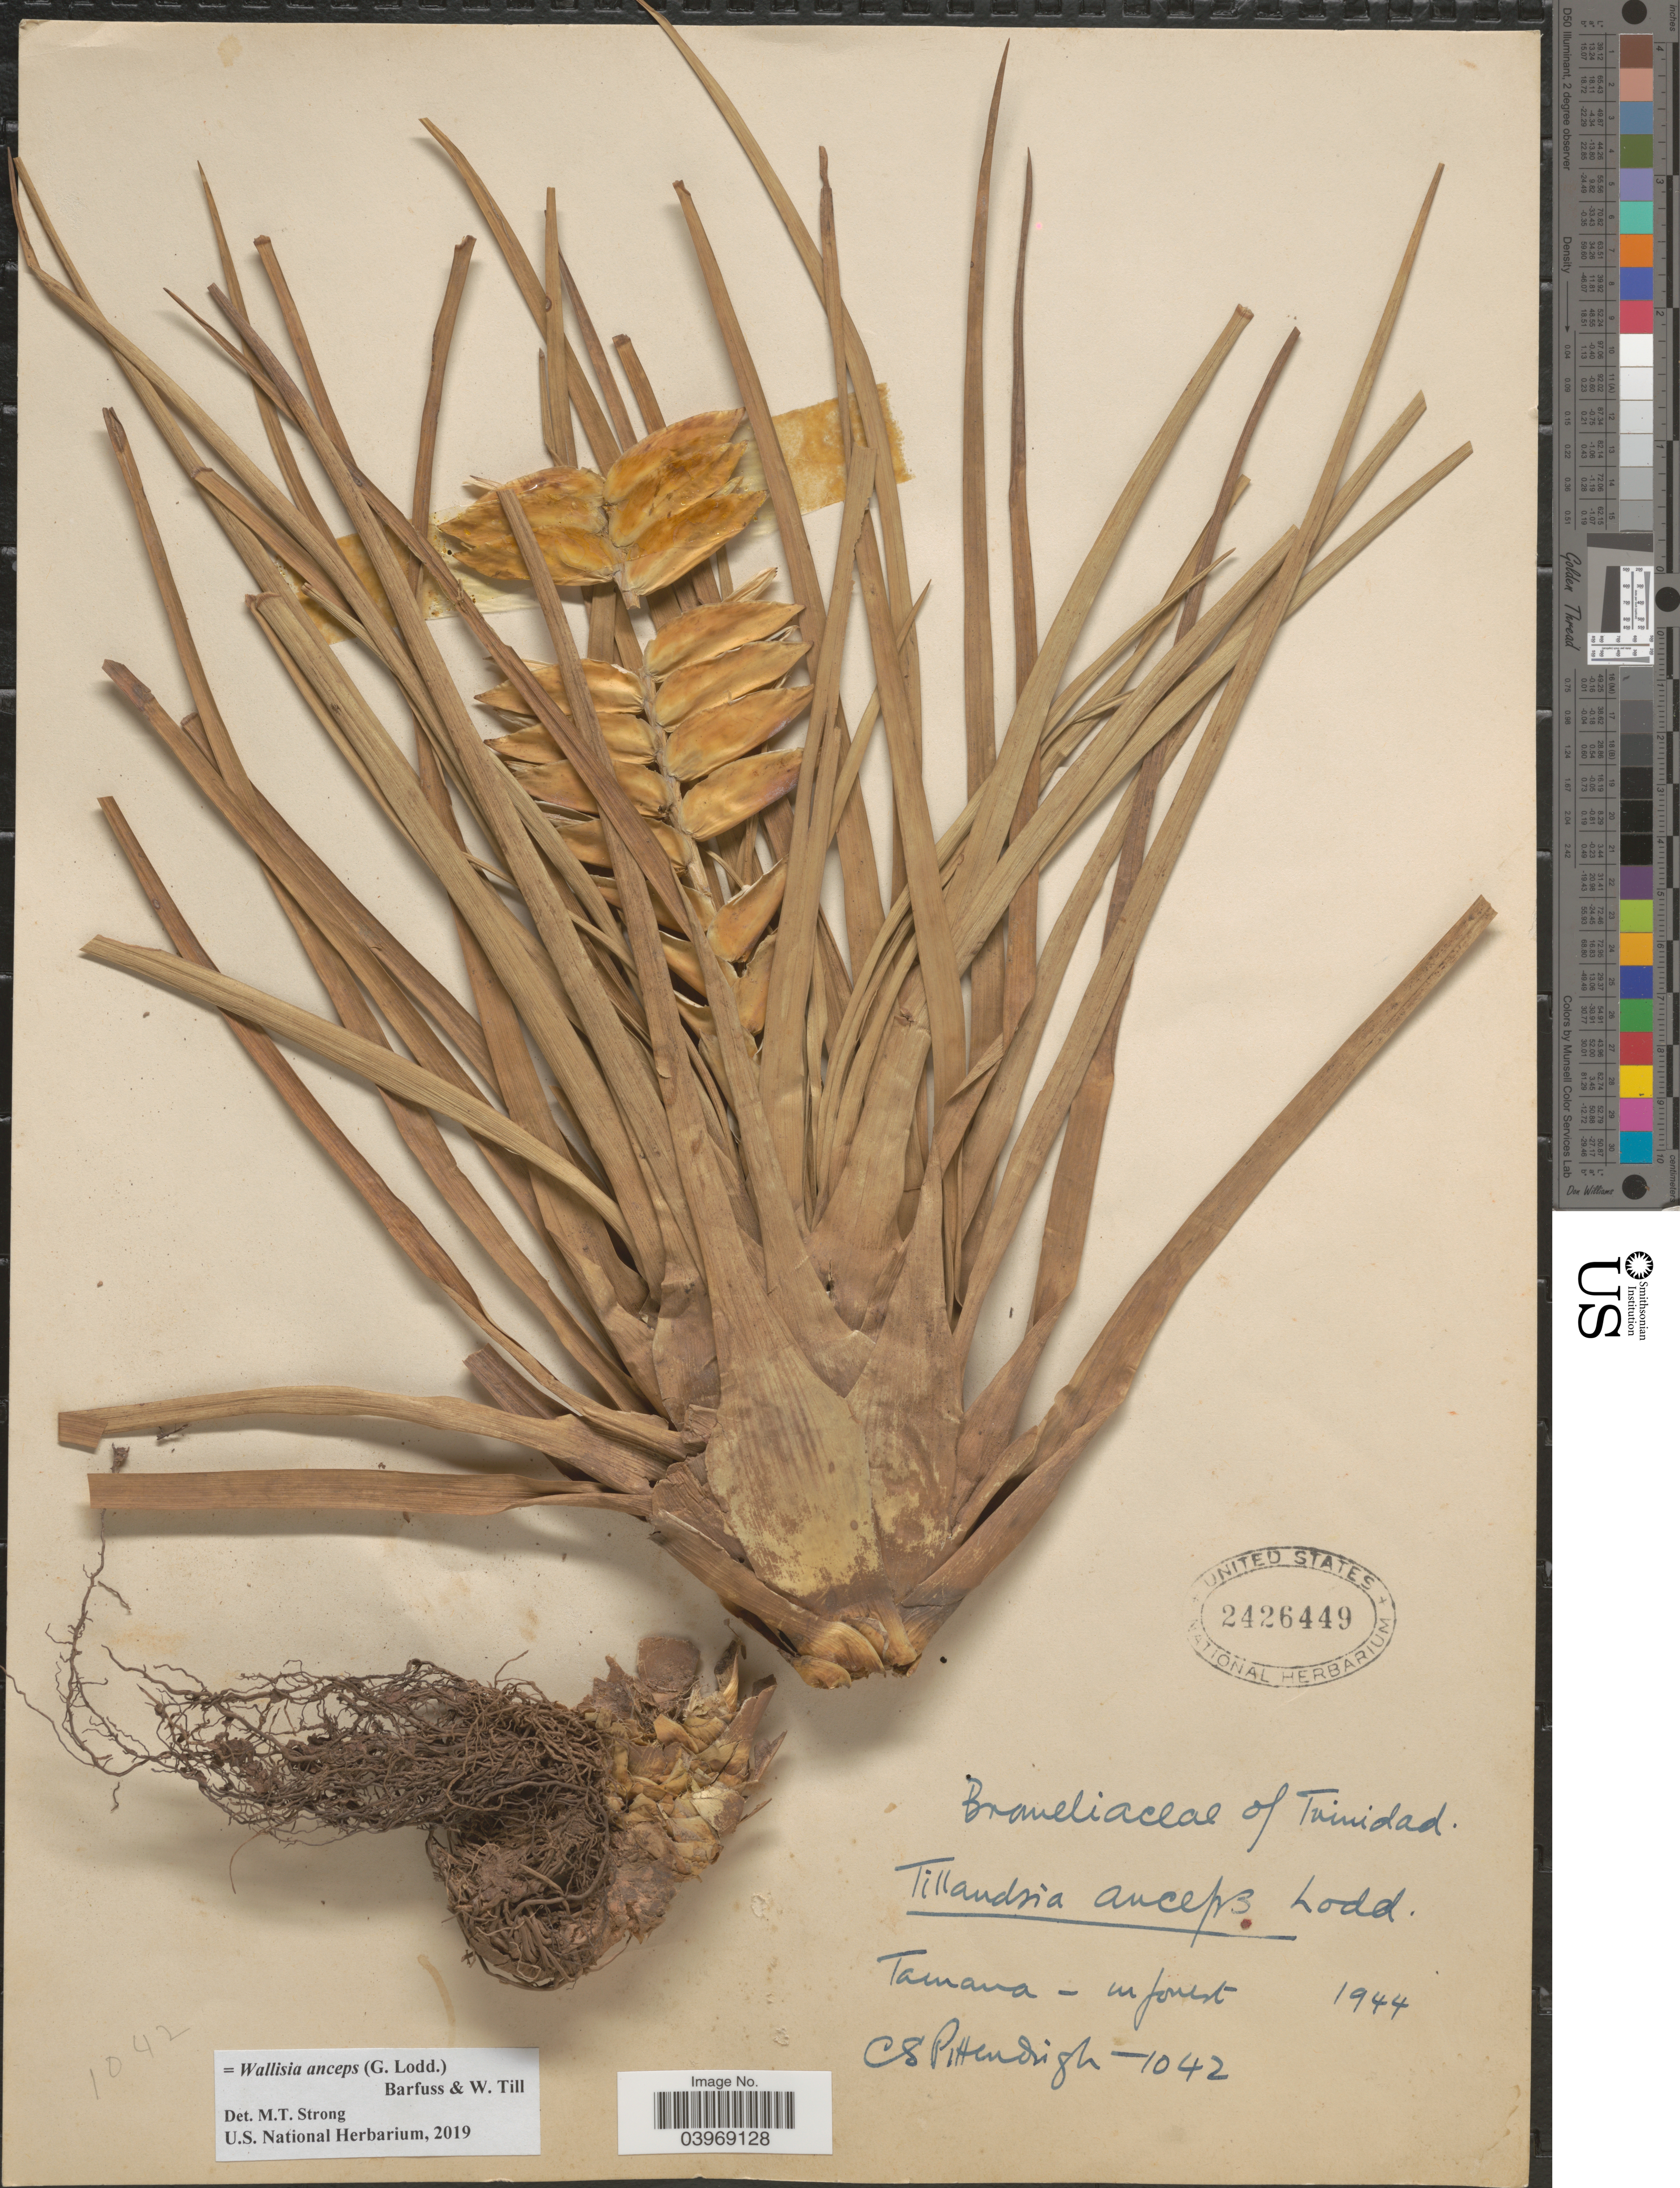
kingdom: Plantae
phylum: Tracheophyta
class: Liliopsida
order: Poales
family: Bromeliaceae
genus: Wallisia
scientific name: Wallisia anceps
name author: (G. Lodd.) Barfuss & W. Till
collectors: C. Pittendrigh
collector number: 1042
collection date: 1944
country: Trinidad and Tobago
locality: Trinidad. Tamana.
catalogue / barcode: US 2426449